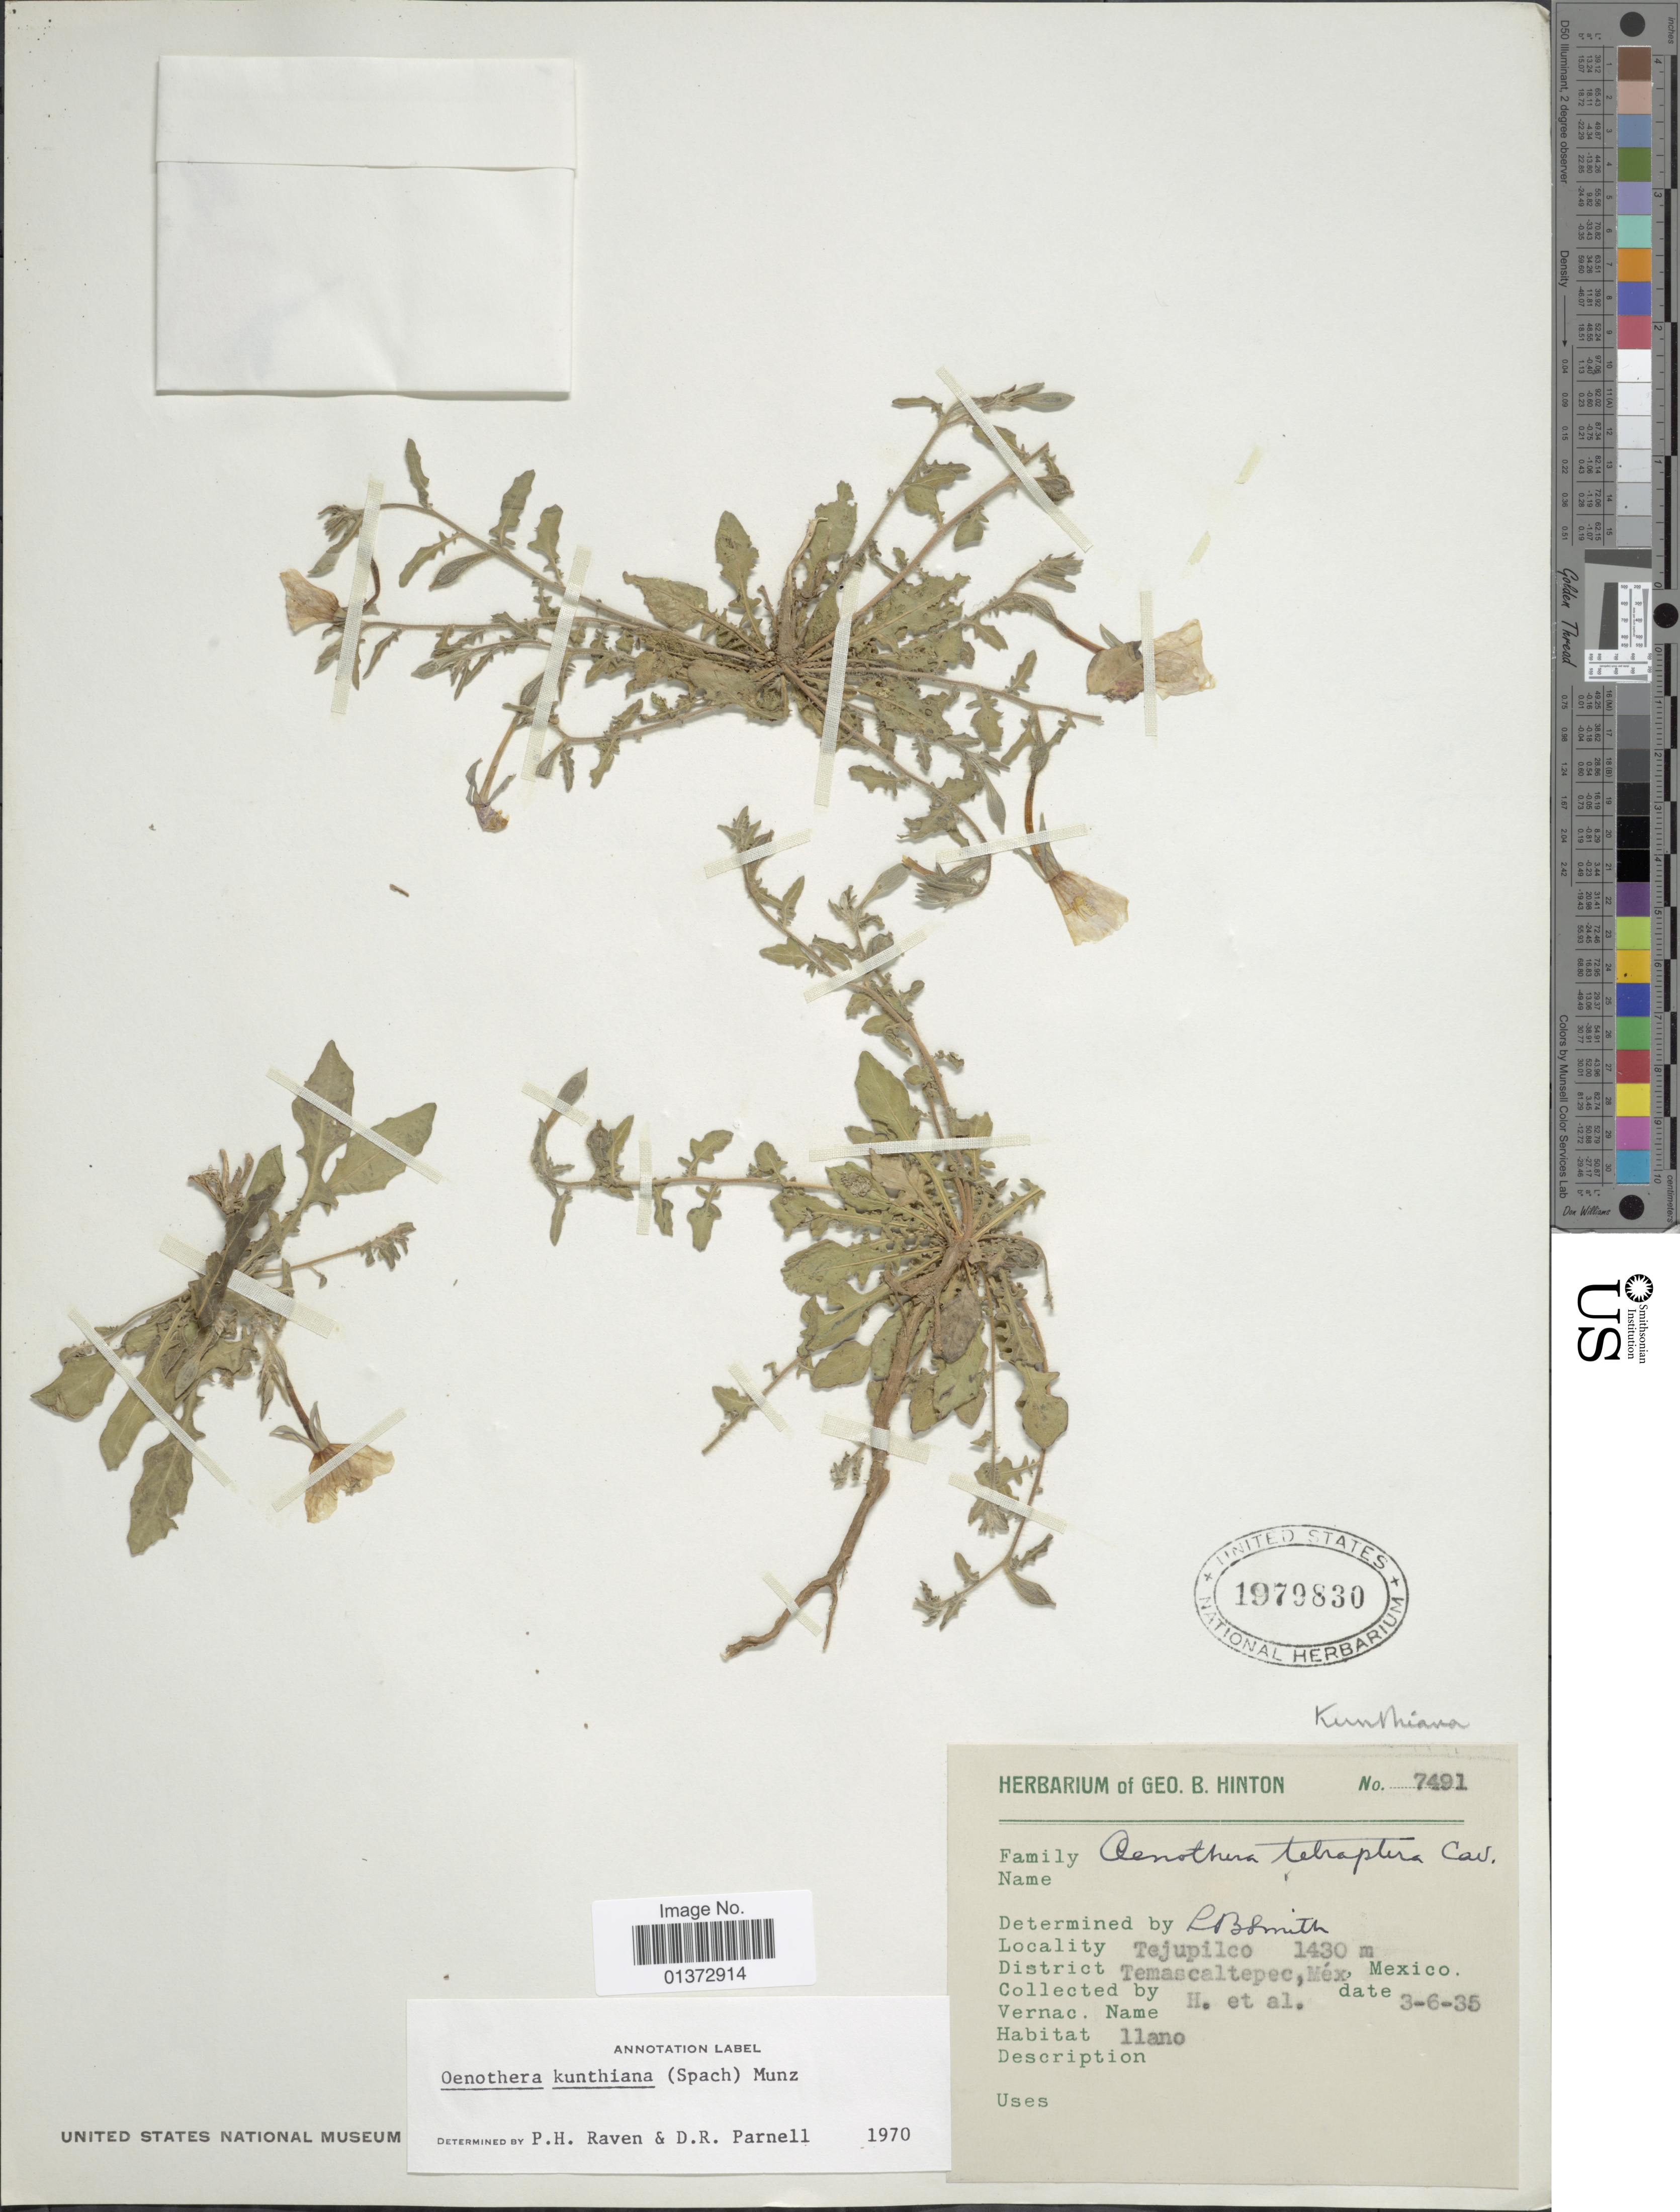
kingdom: Plantae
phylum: Tracheophyta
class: Magnoliopsida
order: Myrtales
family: Onagraceae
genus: Oenothera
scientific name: Oenothera kunthiana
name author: (Spach) Munz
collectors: G. B. Hinton & et al.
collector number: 7491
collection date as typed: Transcribed d/m/y: 6/3/35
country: Mexico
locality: Tejupilco, District Temascaltepec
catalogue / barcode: US 1979830